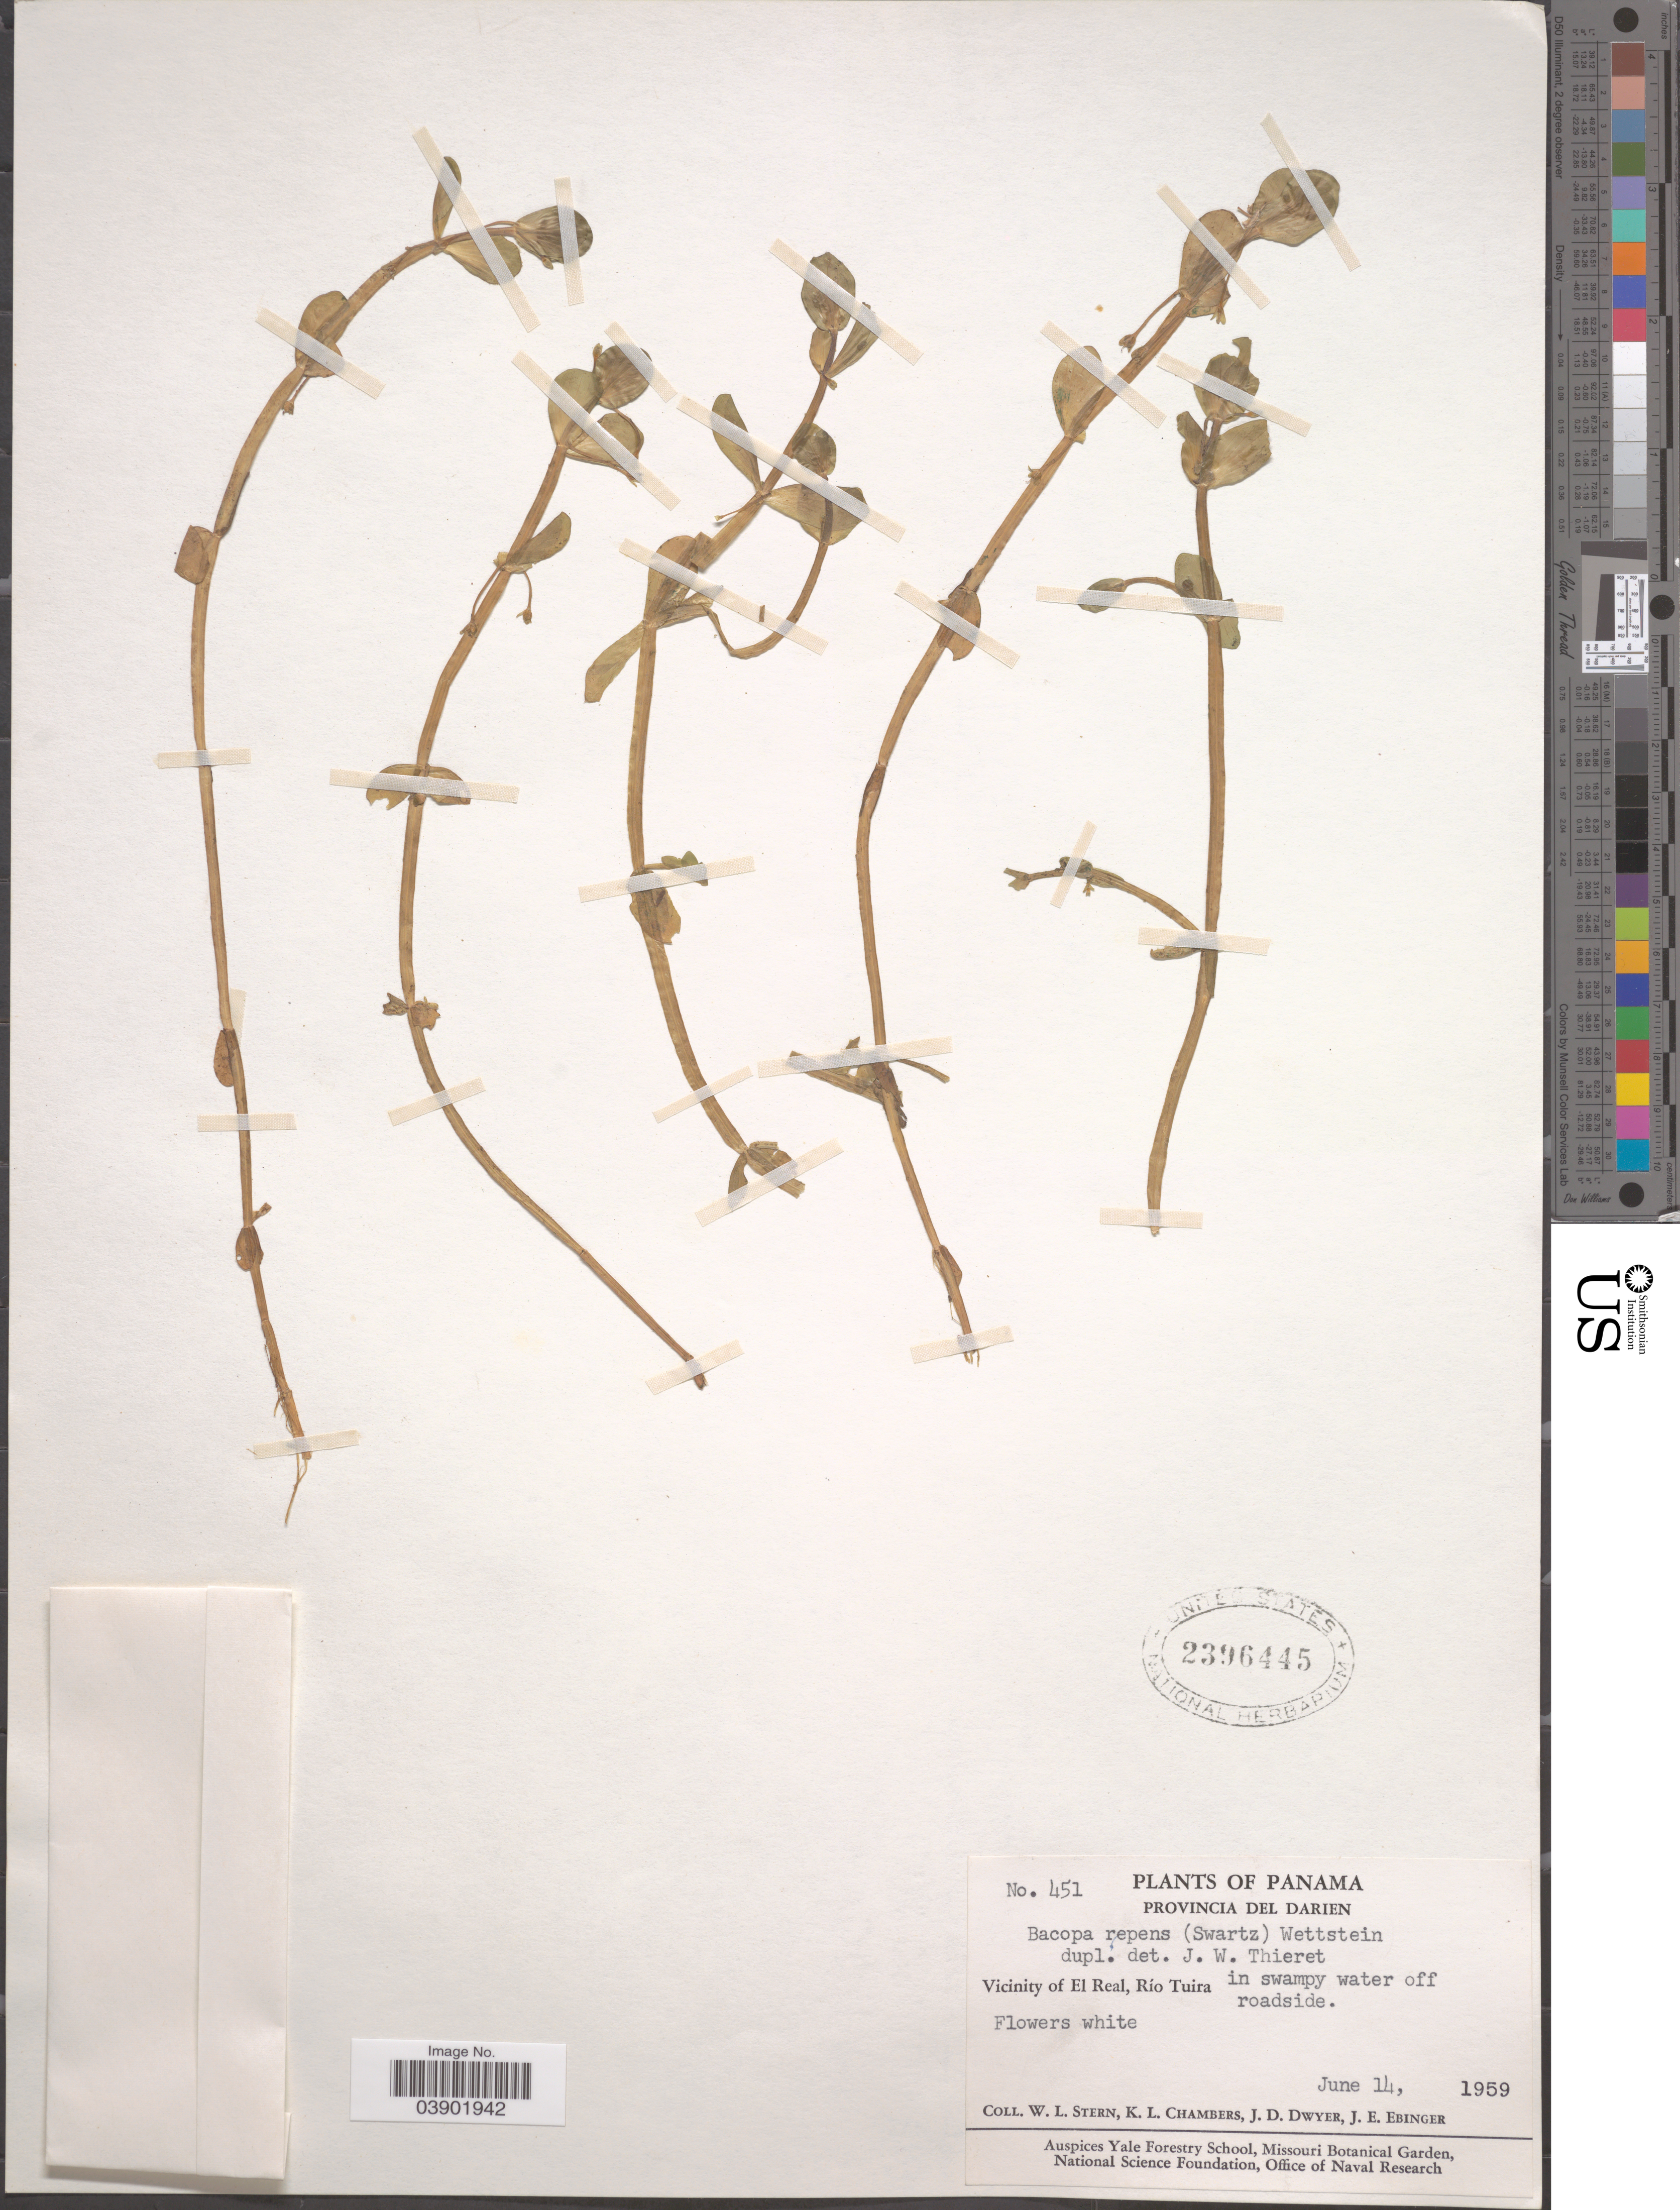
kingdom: Plantae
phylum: Tracheophyta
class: Magnoliopsida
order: Lamiales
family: Plantaginaceae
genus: Bacopa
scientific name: Bacopa repens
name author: (Sw.) Wettst.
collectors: W. L. Stern, K. Chambers, J. D. Dwyer & J. Ebinger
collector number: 451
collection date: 1959-06-14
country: Panama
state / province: Darien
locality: Vicinity of El Real, Río Tuira.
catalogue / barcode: US 2396445